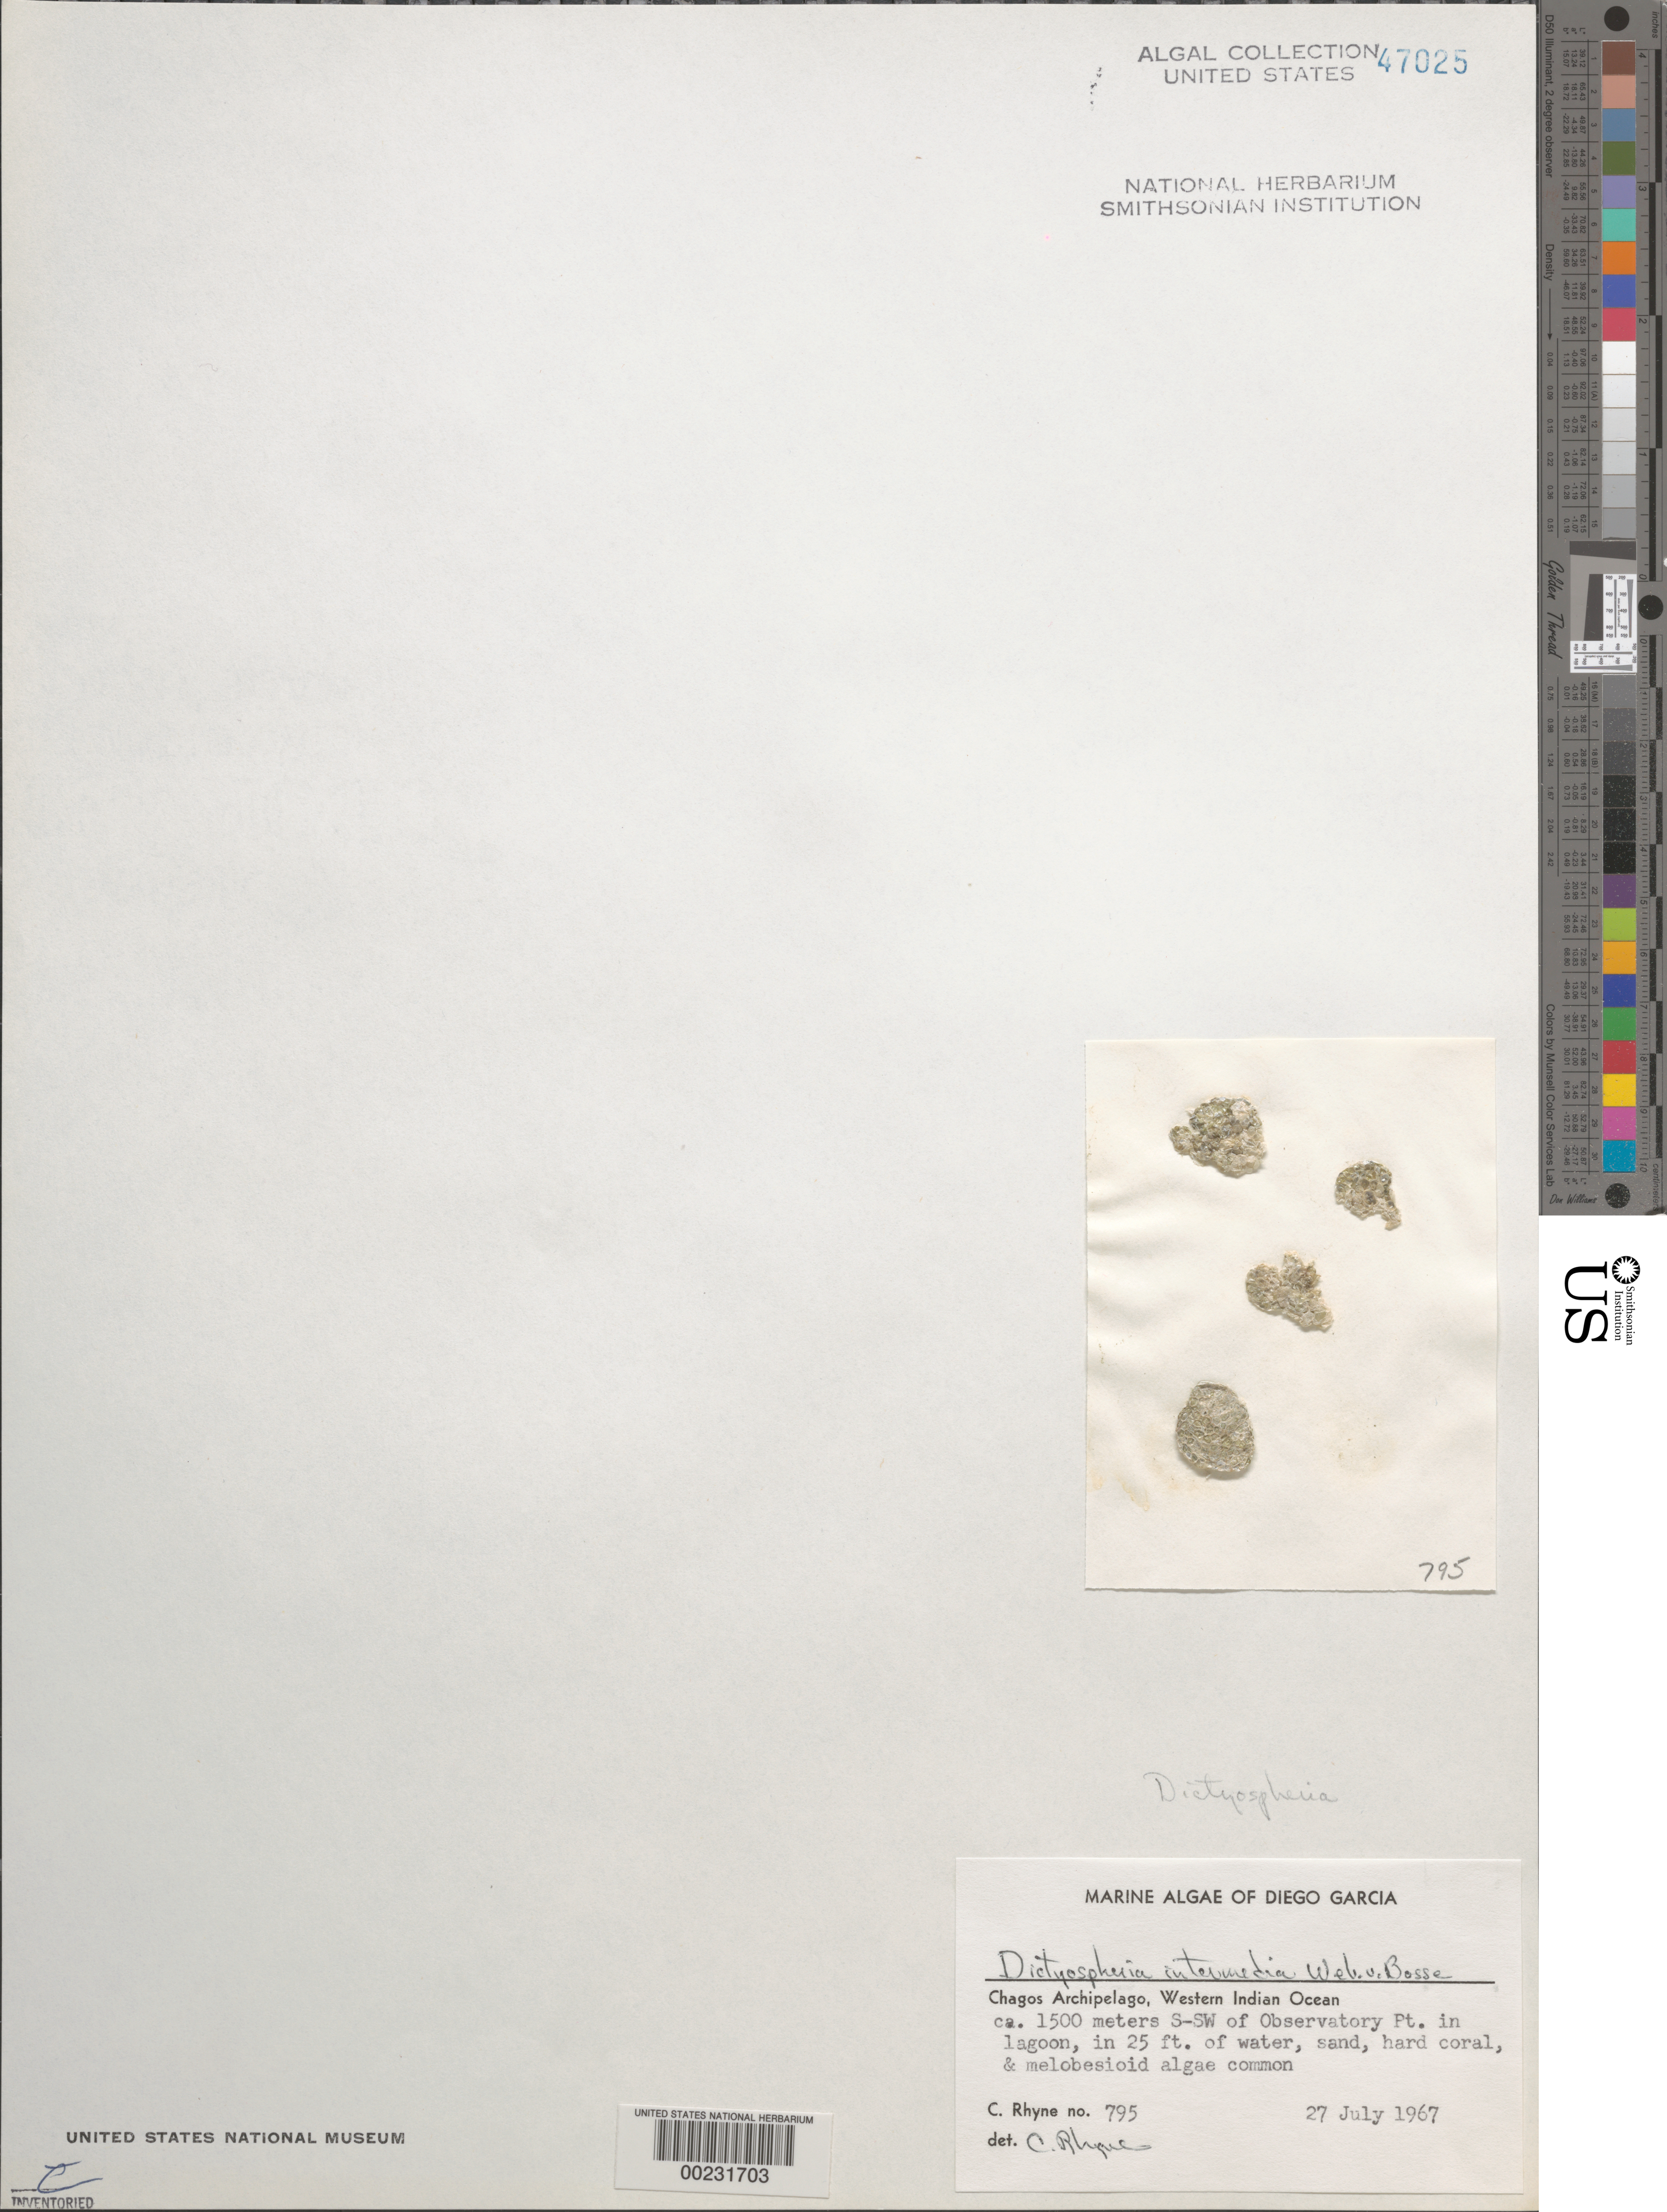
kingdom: Plantae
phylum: Chlorophyta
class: Ulvophyceae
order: Siphonocladales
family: Siphonocladaceae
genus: Dictyosphaeria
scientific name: Dictyosphaeria intermedia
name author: Weber Bosse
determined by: Rhyne, C. F.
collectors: C. Rhyne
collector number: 795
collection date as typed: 27 Jul 1967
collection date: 1967-07-27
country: British Indian Ocean Territory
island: Diego Garcia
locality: South southwest of Observatory Point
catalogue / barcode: US 47025